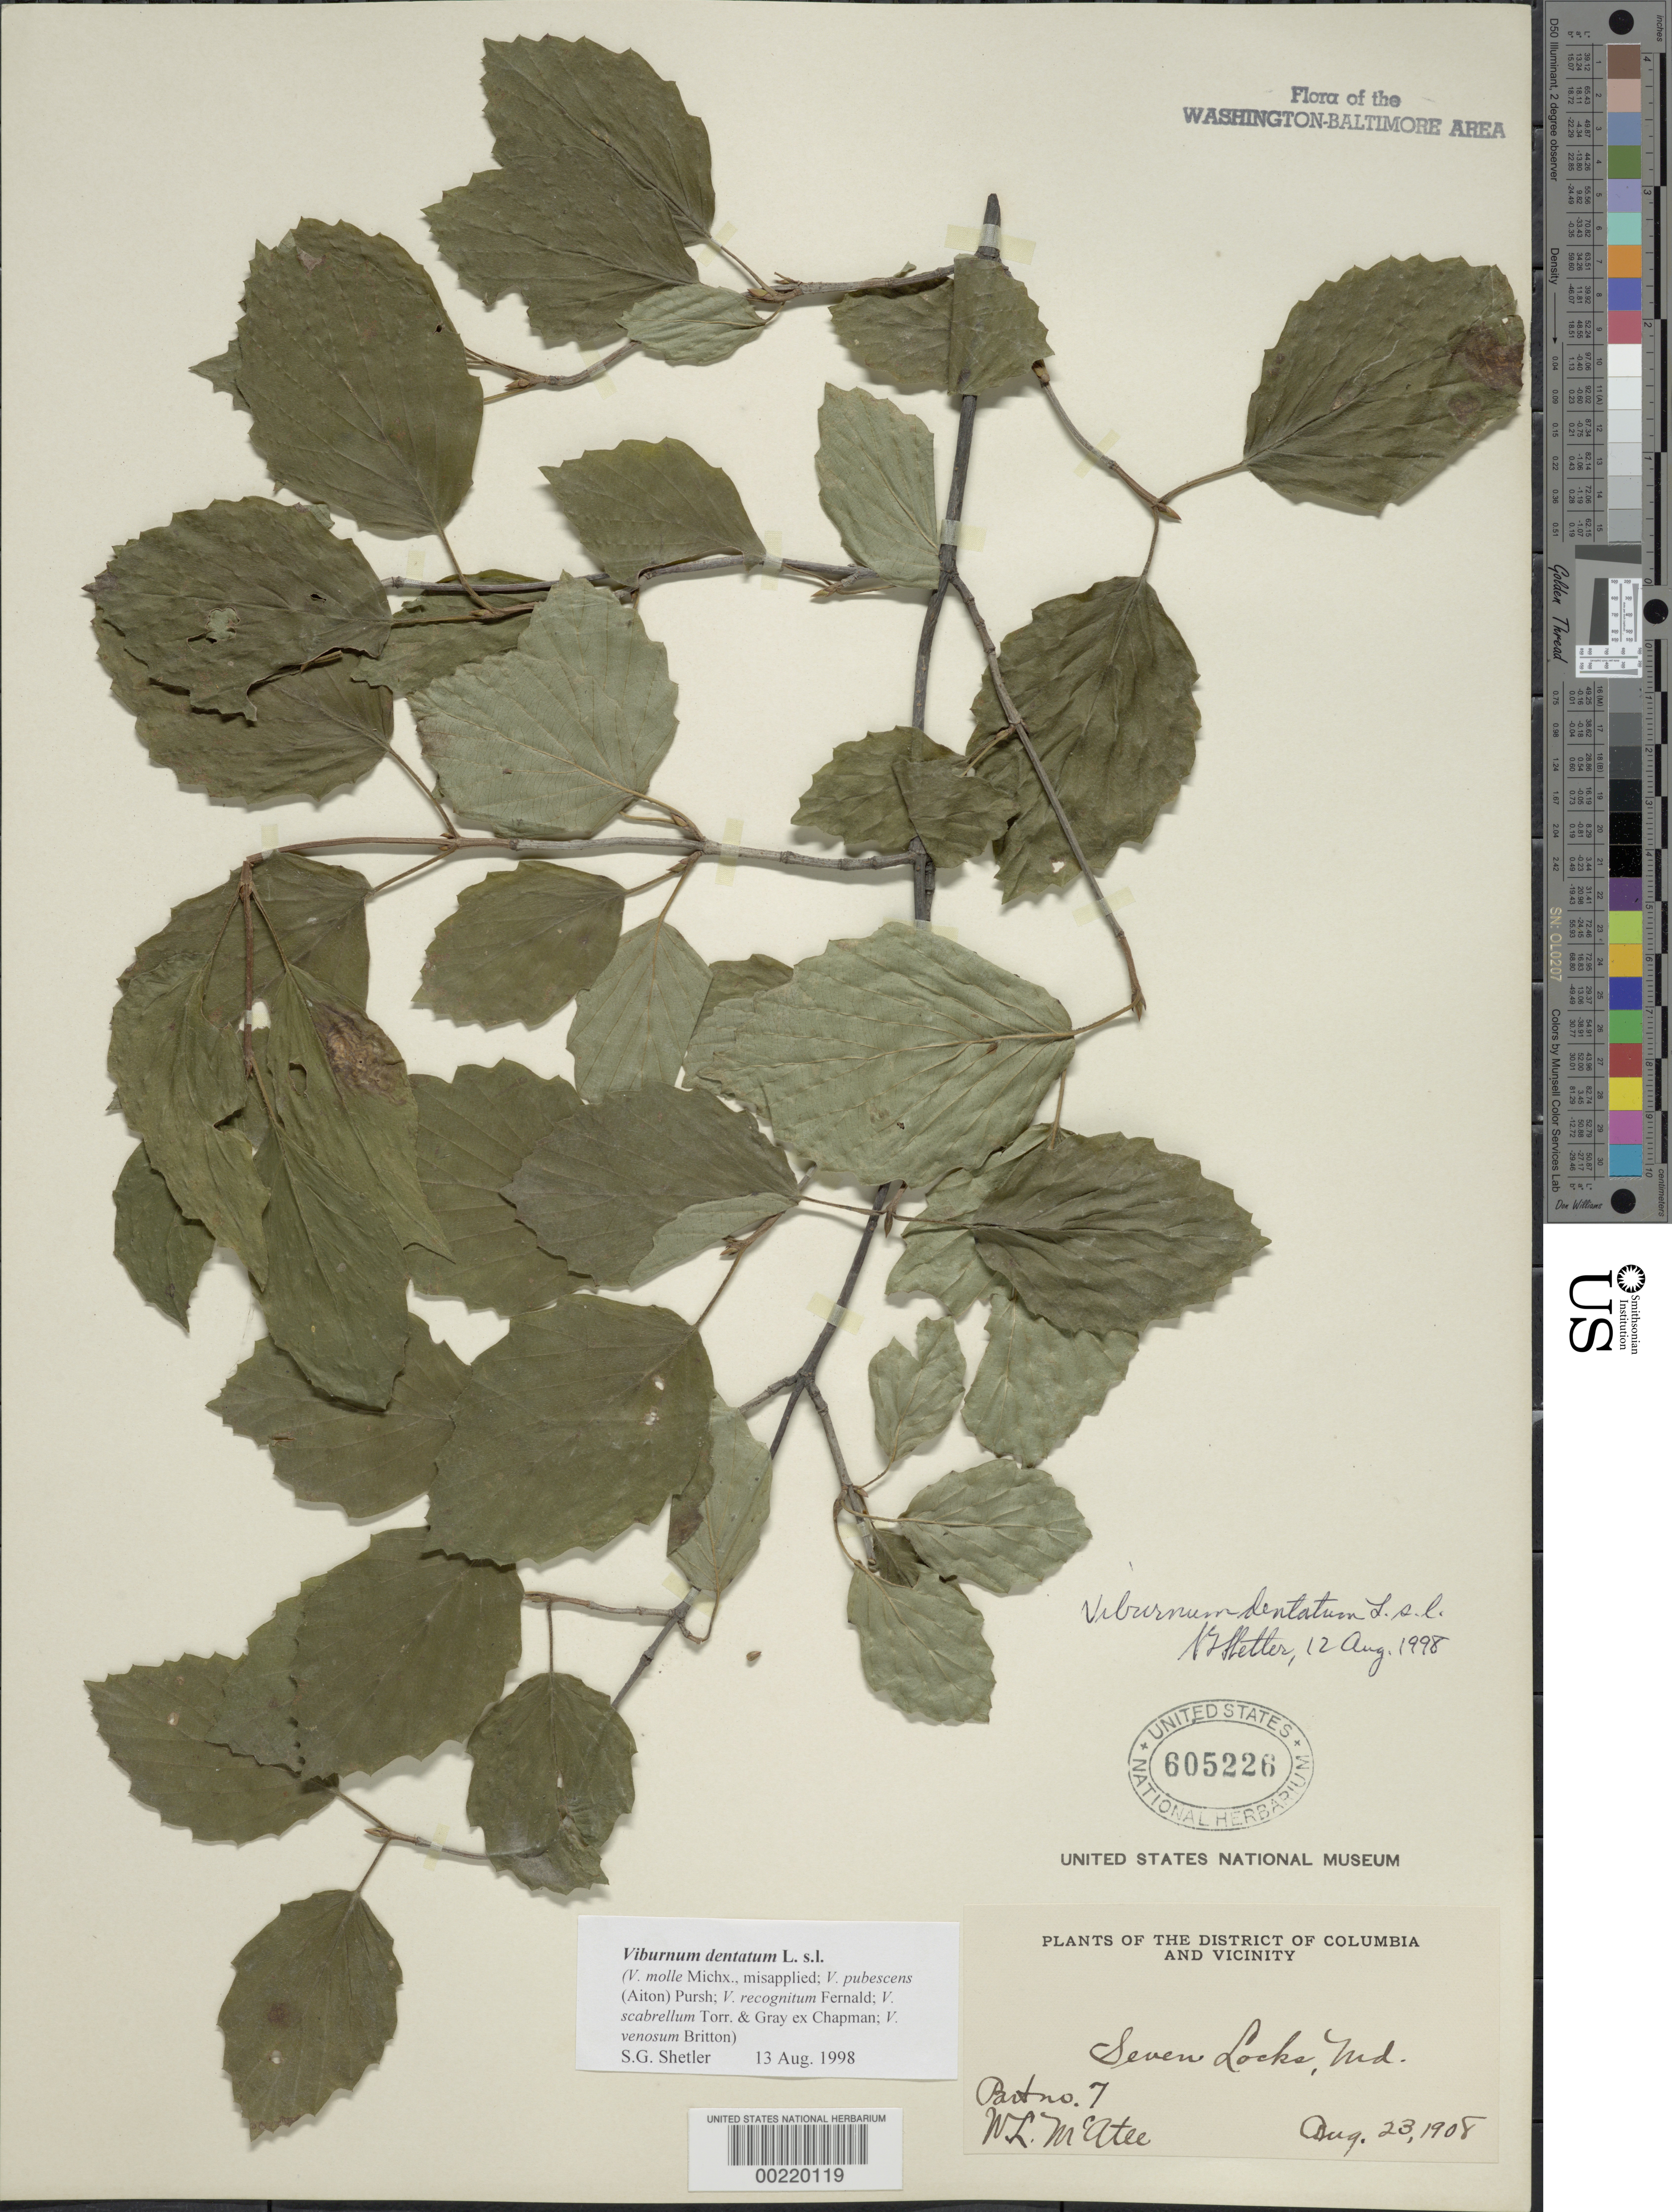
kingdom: Plantae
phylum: Tracheophyta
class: Magnoliopsida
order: Dipsacales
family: Viburnaceae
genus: Viburnum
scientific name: Viburnum dentatum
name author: L.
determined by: McAtee, W. L.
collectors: W. McAtee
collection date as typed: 23 Aug 1908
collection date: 1908-08-23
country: United States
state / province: Maryland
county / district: Montgomery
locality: Seven Locks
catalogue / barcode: US 605226